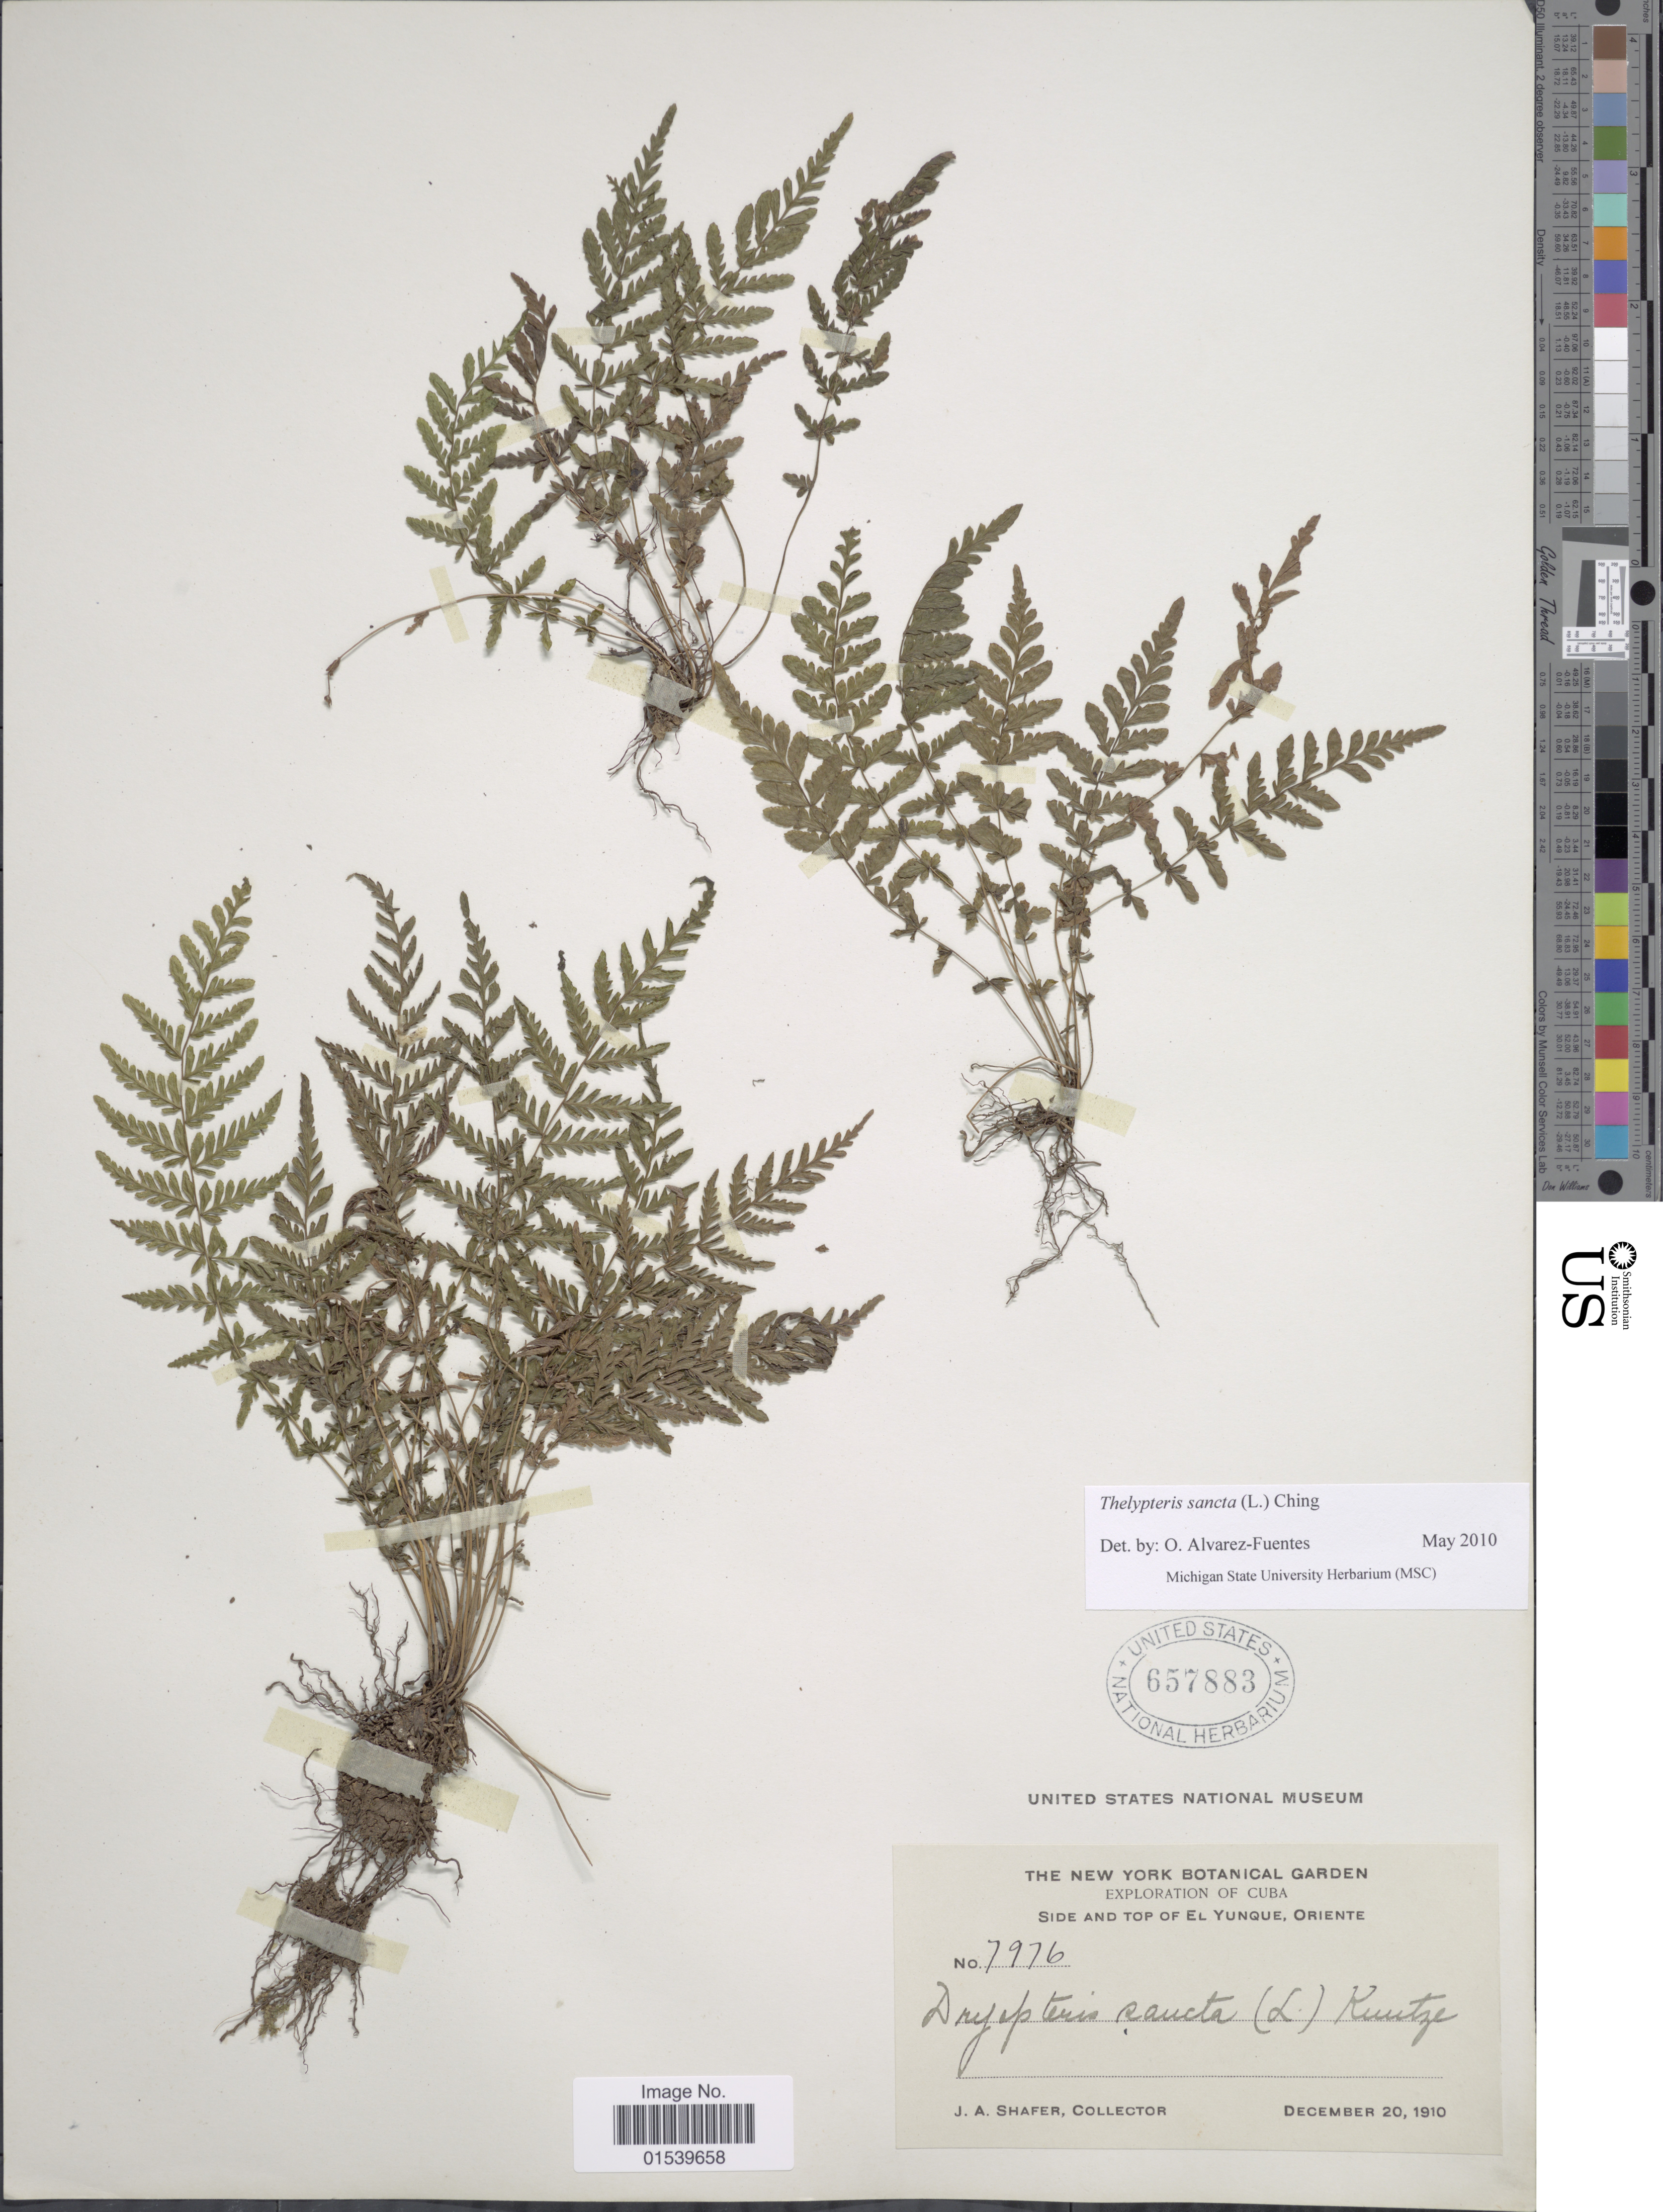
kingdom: Plantae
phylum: Tracheophyta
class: Polypodiopsida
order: Polypodiales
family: Thelypteridaceae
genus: Amauropelta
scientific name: Amauropelta sancta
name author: (L.) Pic. Serm.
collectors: J. A. Shafer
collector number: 7976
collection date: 1910-12-20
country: Cuba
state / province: Oriente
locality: Side and top of El Yunque, Oriente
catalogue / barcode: US 657883